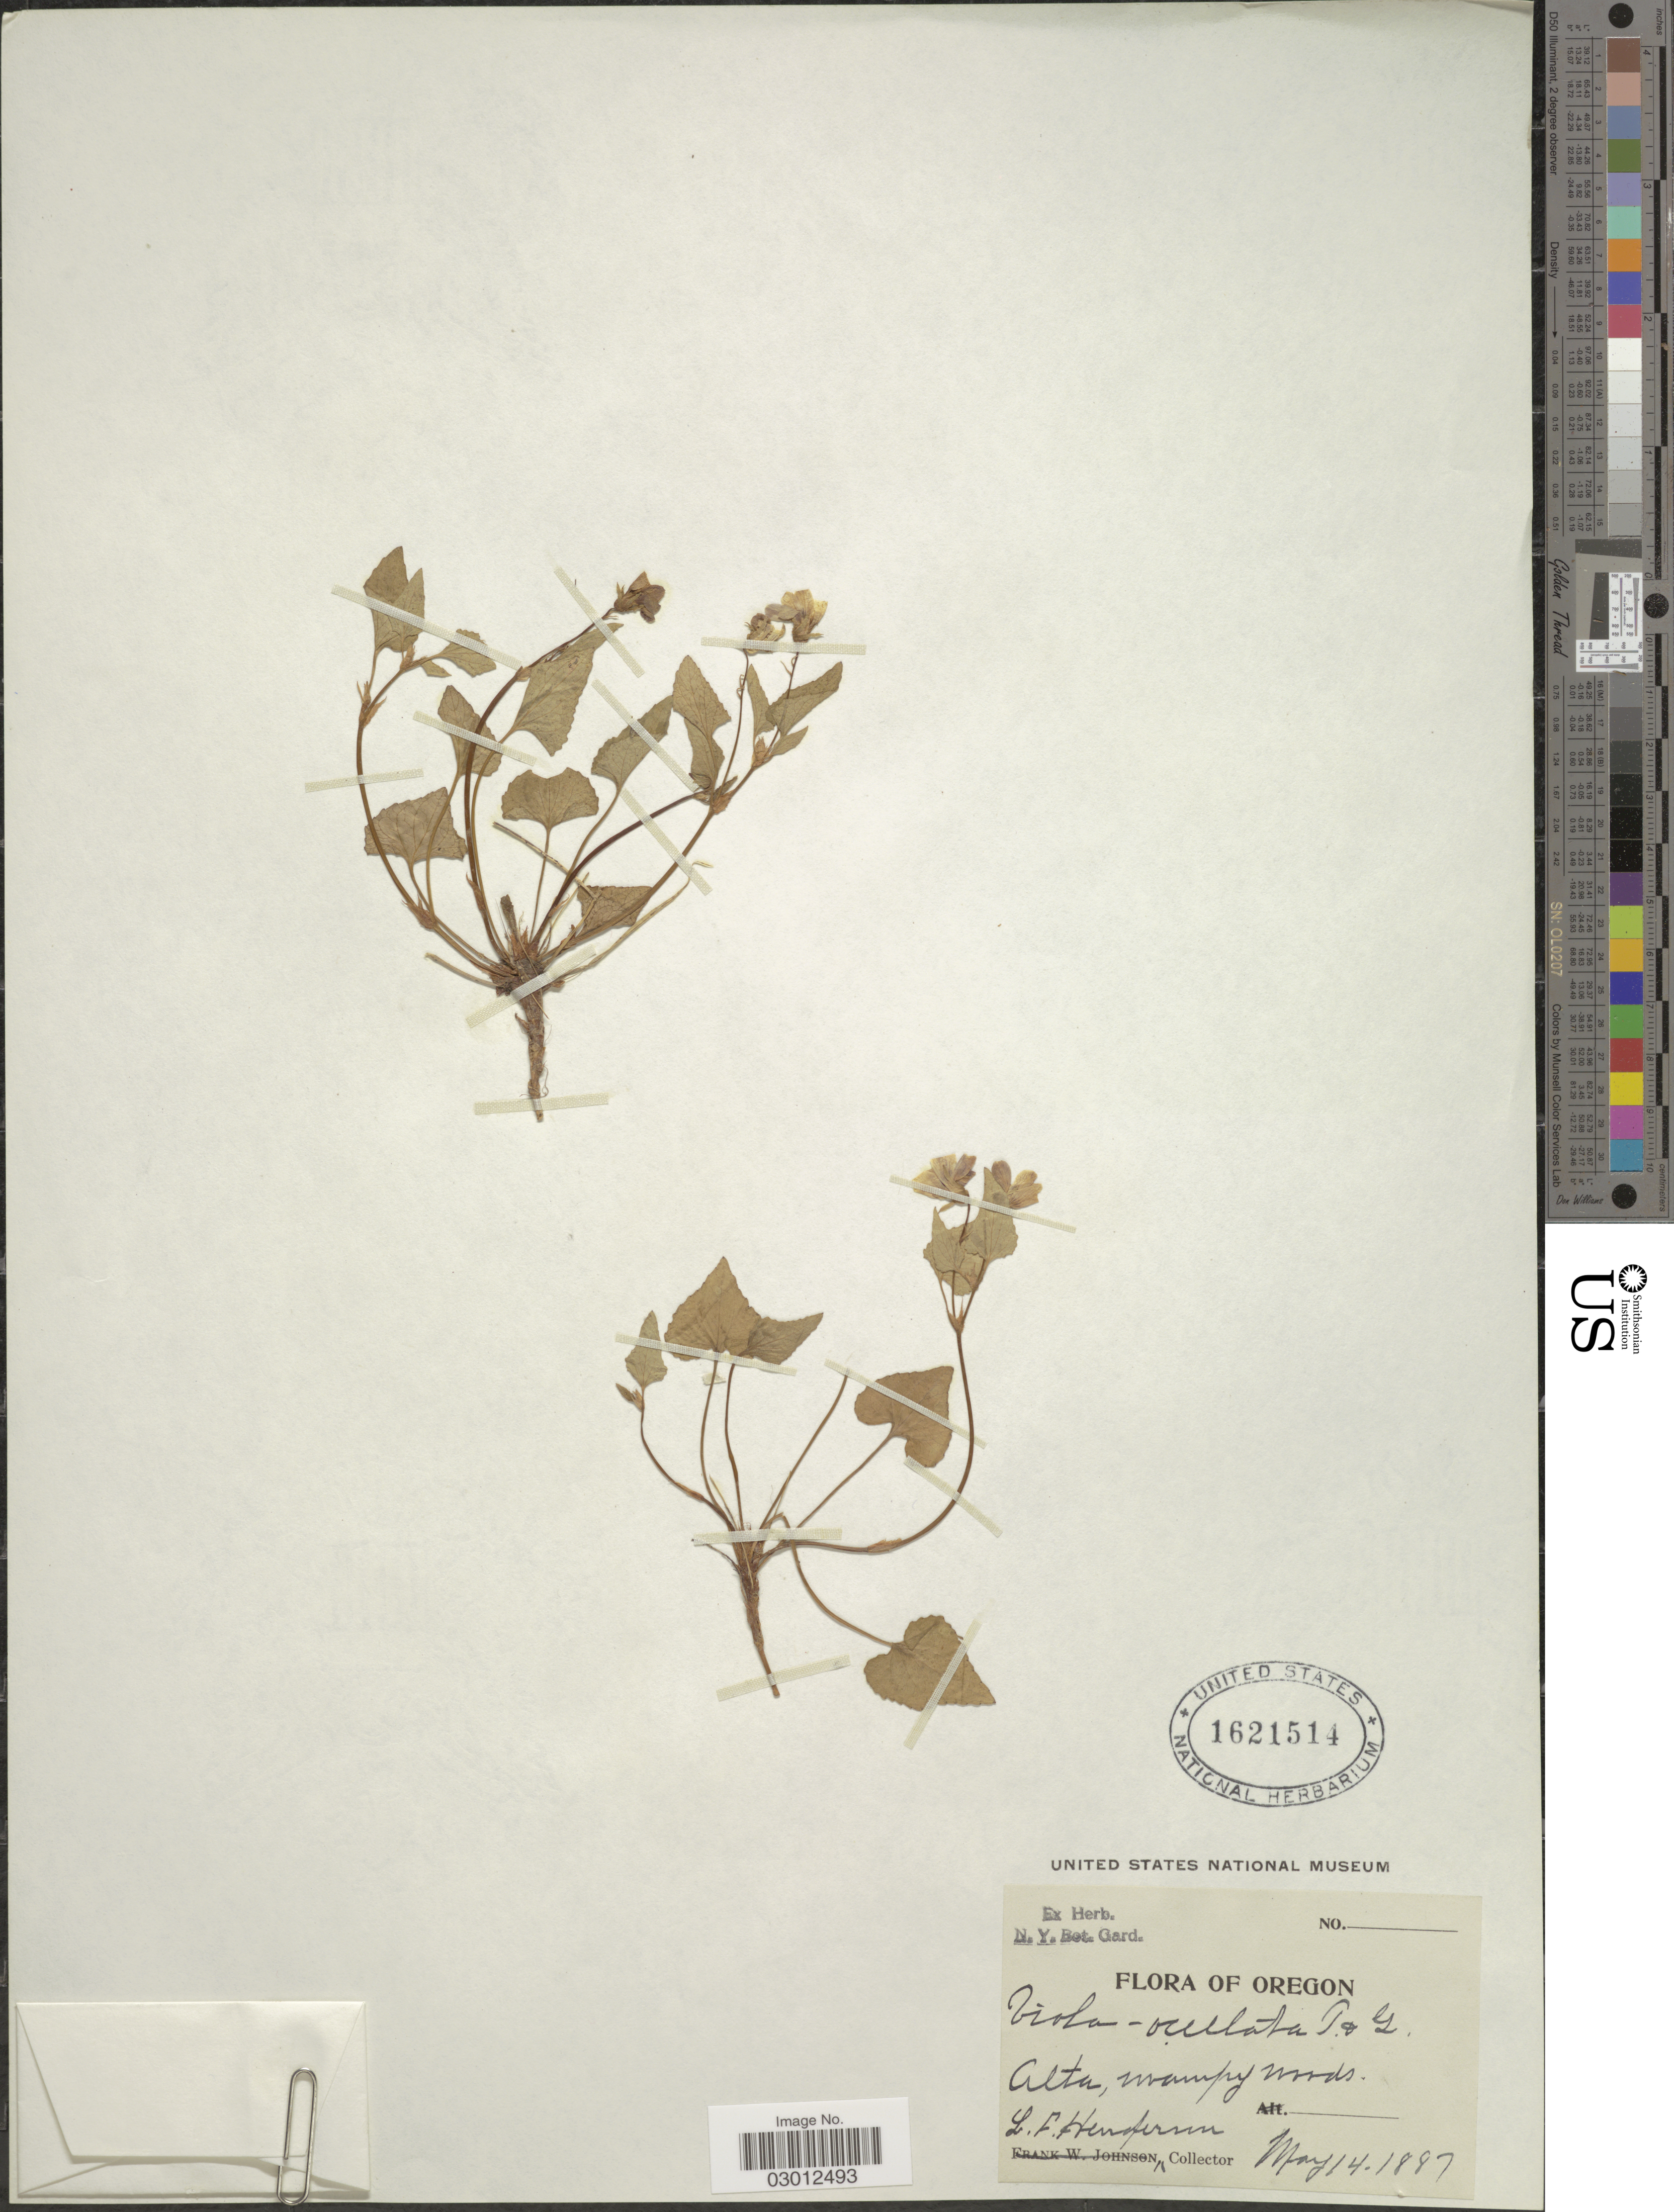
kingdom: Plantae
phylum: Tracheophyta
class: Magnoliopsida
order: Malpighiales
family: Violaceae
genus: Viola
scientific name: Viola ocellata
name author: Torr. & A. Gray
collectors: L. Henderson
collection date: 1887-05-14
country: United States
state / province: Oregon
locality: Alta, swampy woods.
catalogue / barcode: US 1621514